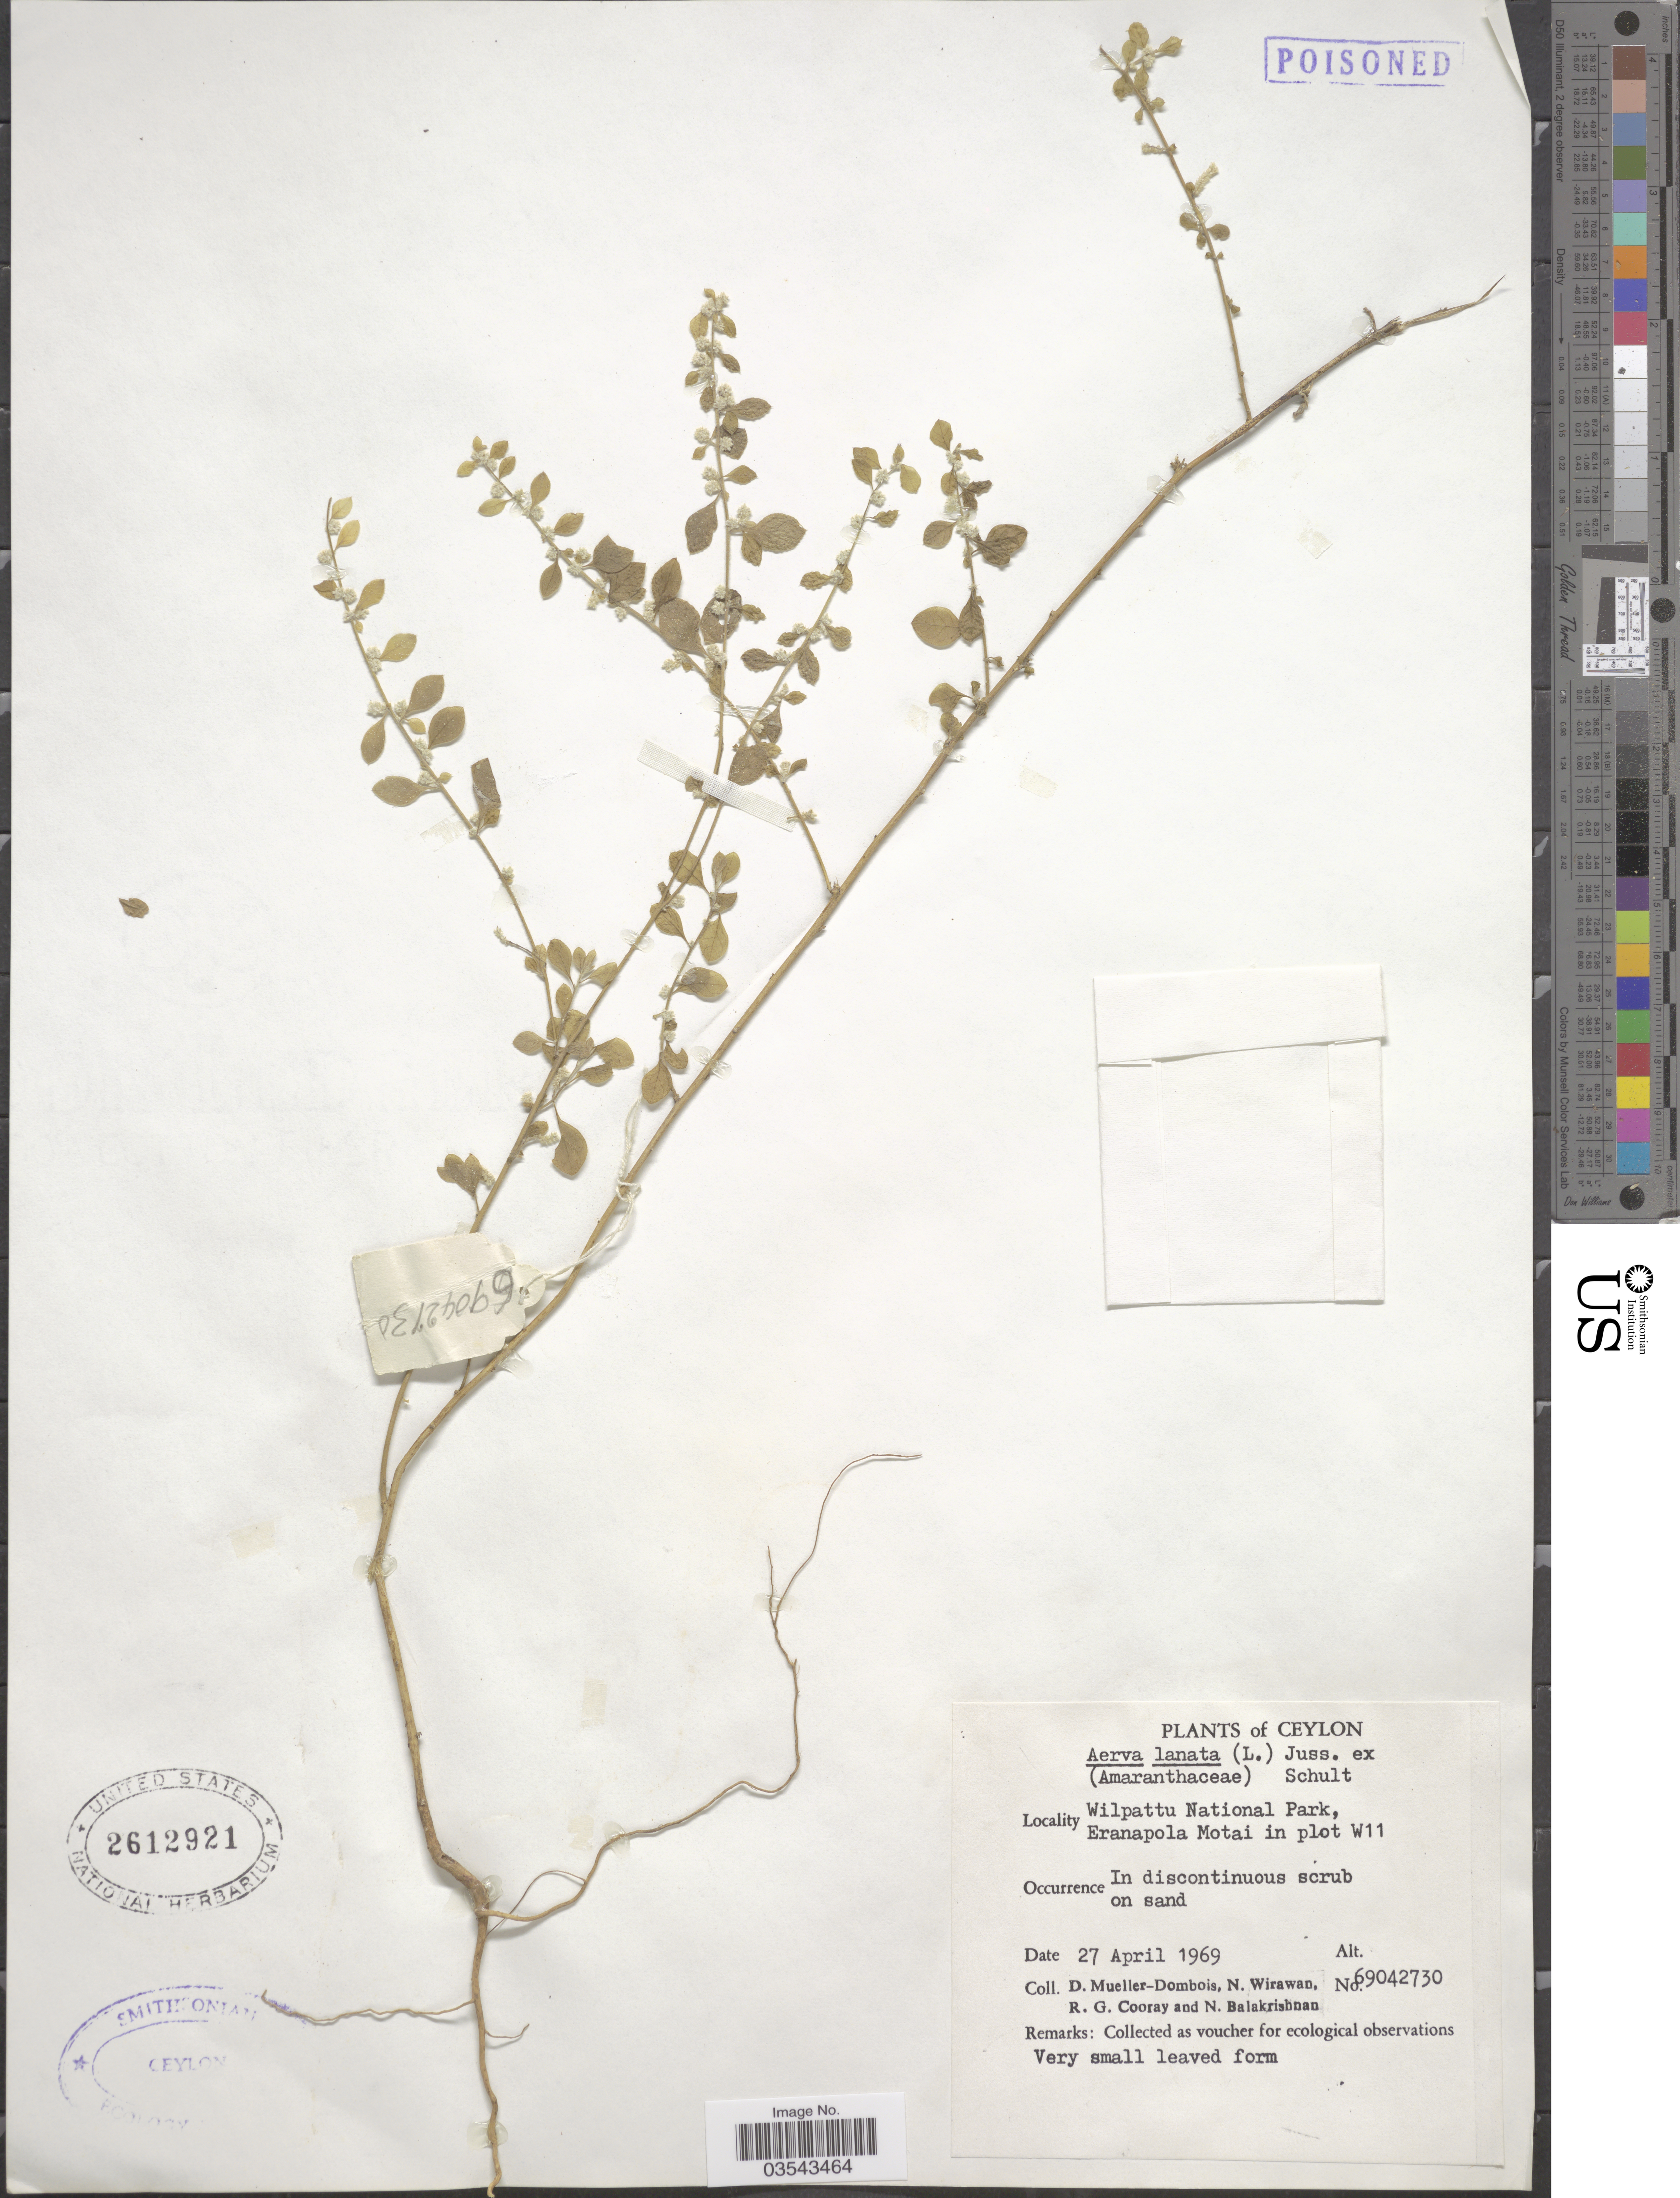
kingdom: Plantae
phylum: Tracheophyta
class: Magnoliopsida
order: Caryophyllales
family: Amaranthaceae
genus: Ouret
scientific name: Ouret lanata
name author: (L.) Kuntze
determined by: U.S. National Herbarium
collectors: D. Mueller-Dombois, N. Wirawan, R. Cooray & N. Balakrishnan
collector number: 69042730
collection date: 1969-04-27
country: Sri Lanka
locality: Ceylon. Wilpattu National Park, Eranapola Motai in plot W11.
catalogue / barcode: US 2612921